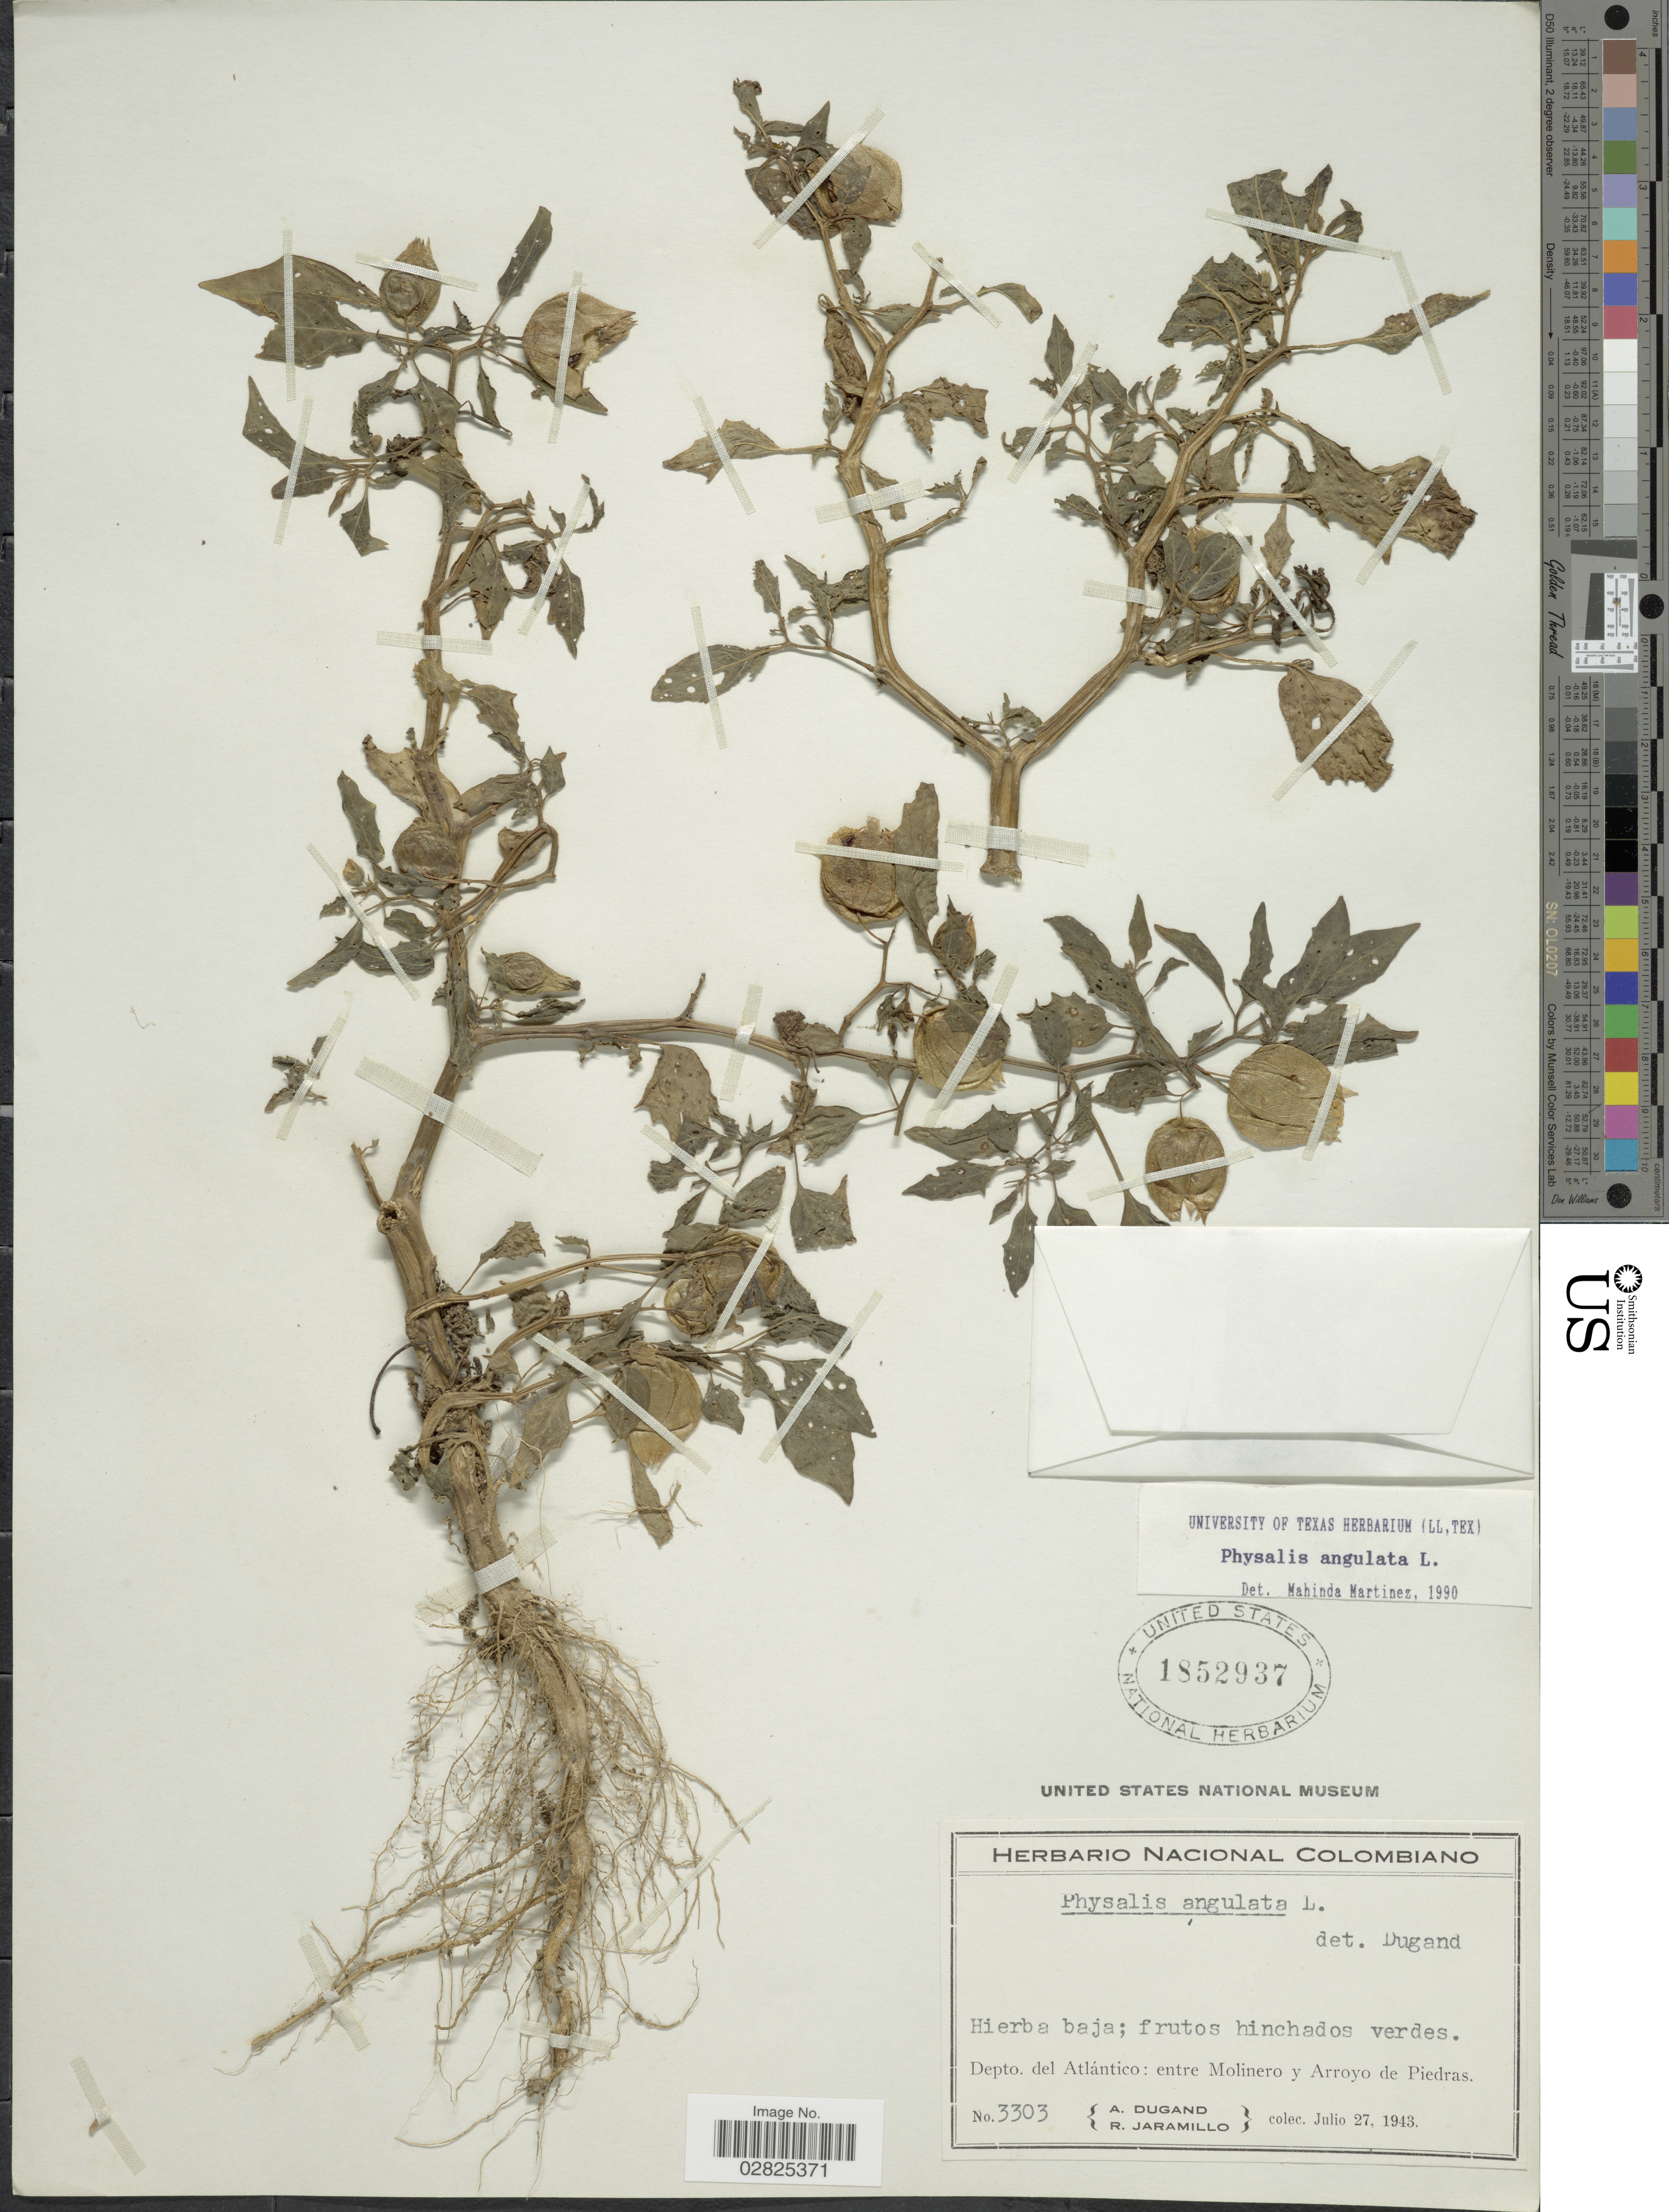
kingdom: Plantae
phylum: Tracheophyta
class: Magnoliopsida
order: Solanales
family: Solanaceae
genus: Physalis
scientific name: Physalis angulata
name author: L.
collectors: A. Dugand & R. Jaramillo M.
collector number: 3303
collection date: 1943-07-27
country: Colombia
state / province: Atlántico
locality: Depto. del Atlántico: entre Molinero y Arroyo de Piedras.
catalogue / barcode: US 1852937